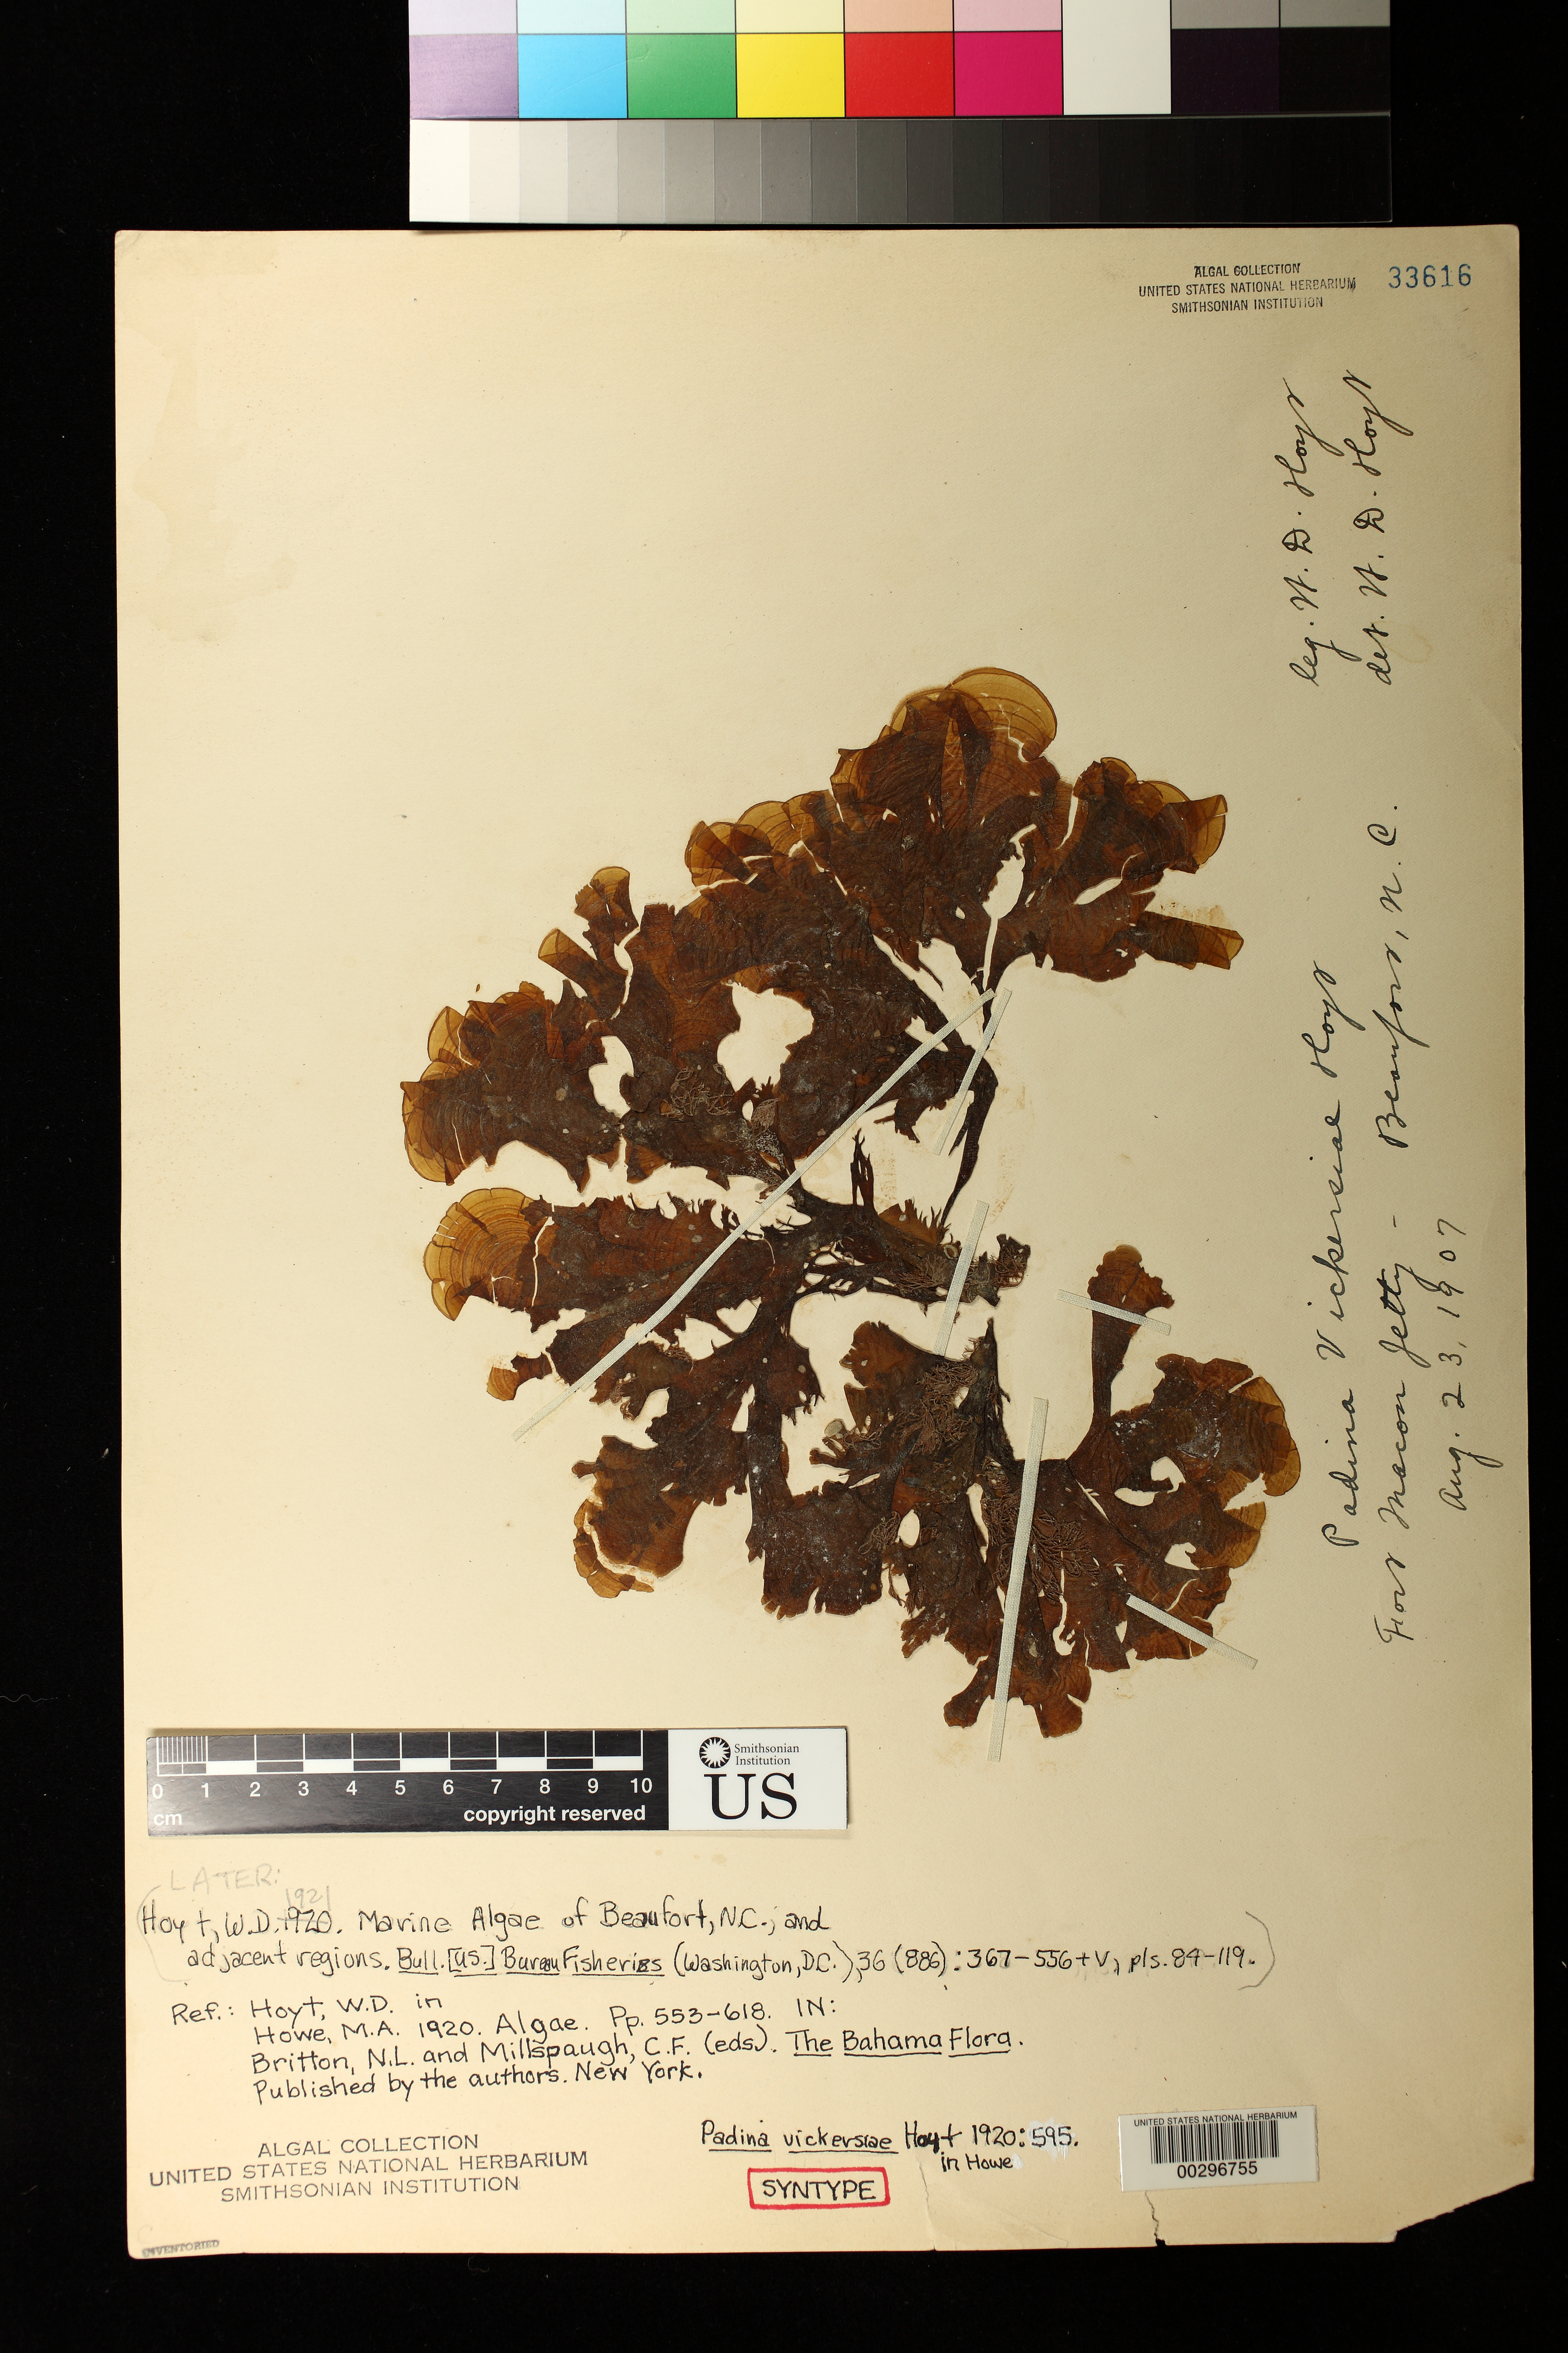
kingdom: Chromista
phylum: Ochrophyta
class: Phaeophyceae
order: Dictyotales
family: Dictyotaceae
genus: Padina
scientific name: Padina vickersiae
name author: Hoyt in M. Howe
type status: Syntype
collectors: W. D. Hoyt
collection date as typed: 23 Aug 1907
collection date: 1907-08-23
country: United States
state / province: North Carolina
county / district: Carteret County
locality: Beaufort, Fort Macon jetty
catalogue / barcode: US 33616